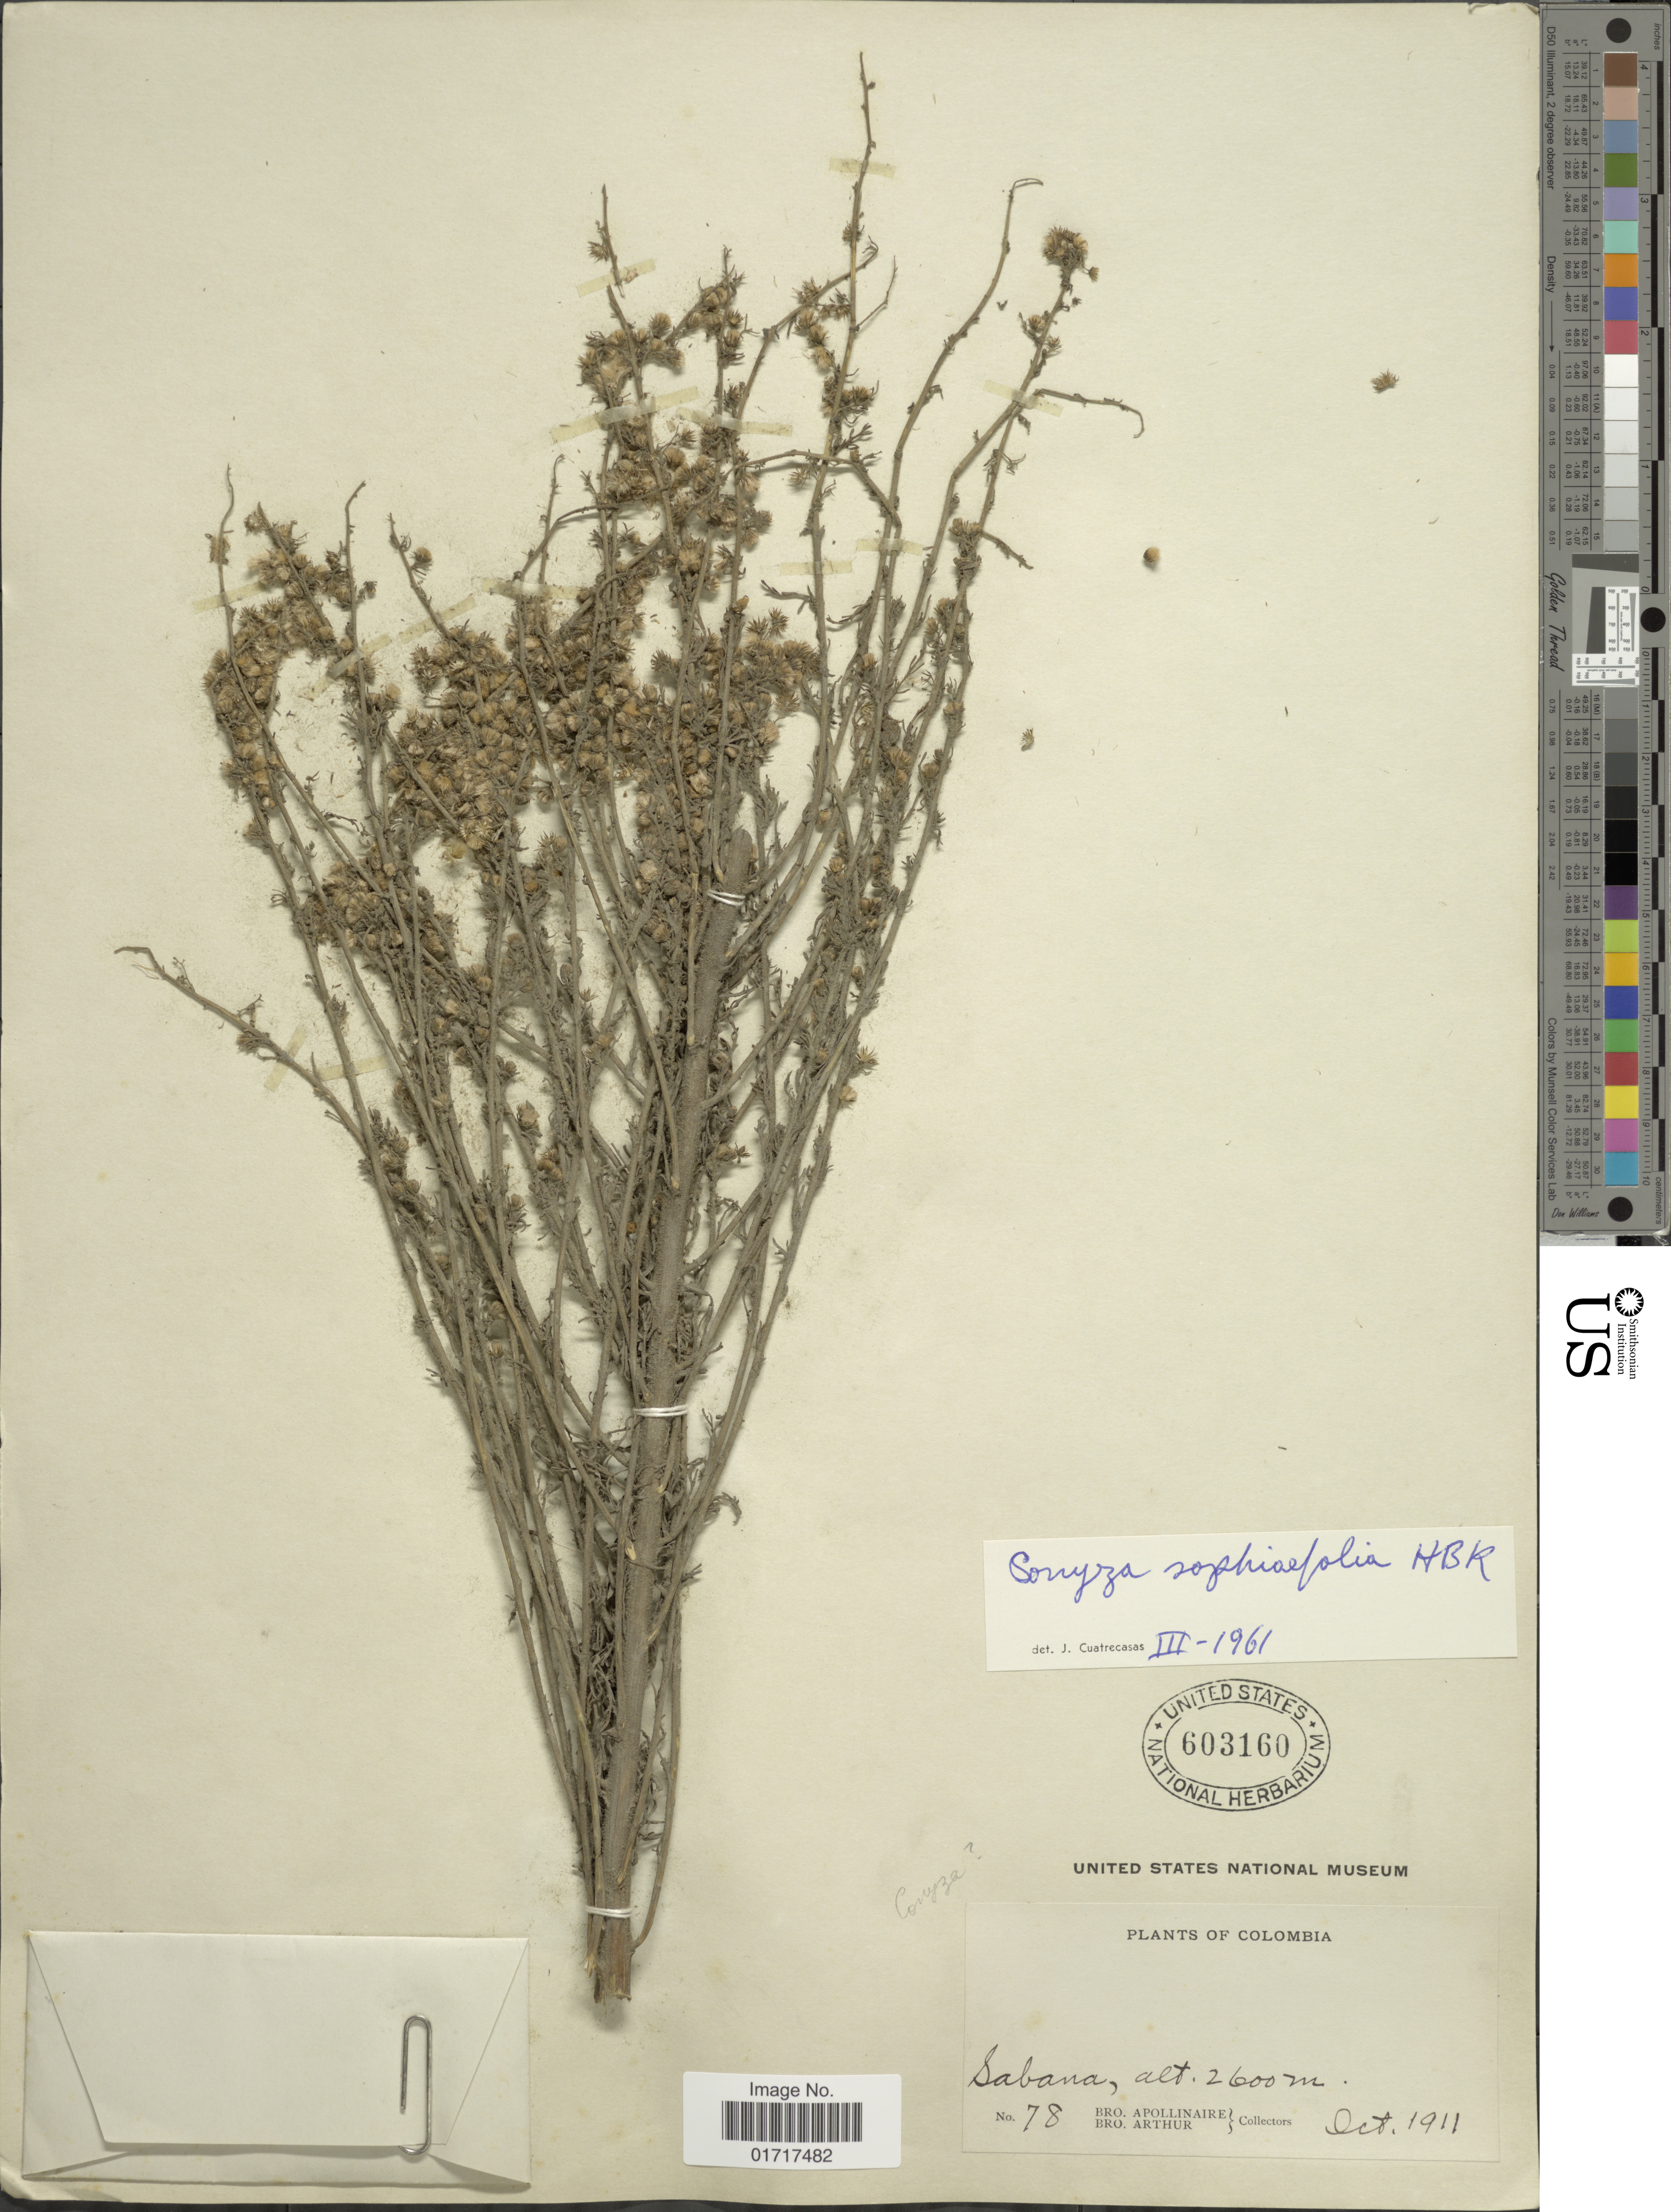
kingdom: Plantae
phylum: Tracheophyta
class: Magnoliopsida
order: Asterales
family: Asteraceae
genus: Conyza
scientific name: Conyza sophiaefolia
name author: Kunth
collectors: Bro. Apollinaire & Bro. Arthur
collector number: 78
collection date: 1911-10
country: Colombia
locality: Sabana.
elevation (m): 2600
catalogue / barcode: US 603160